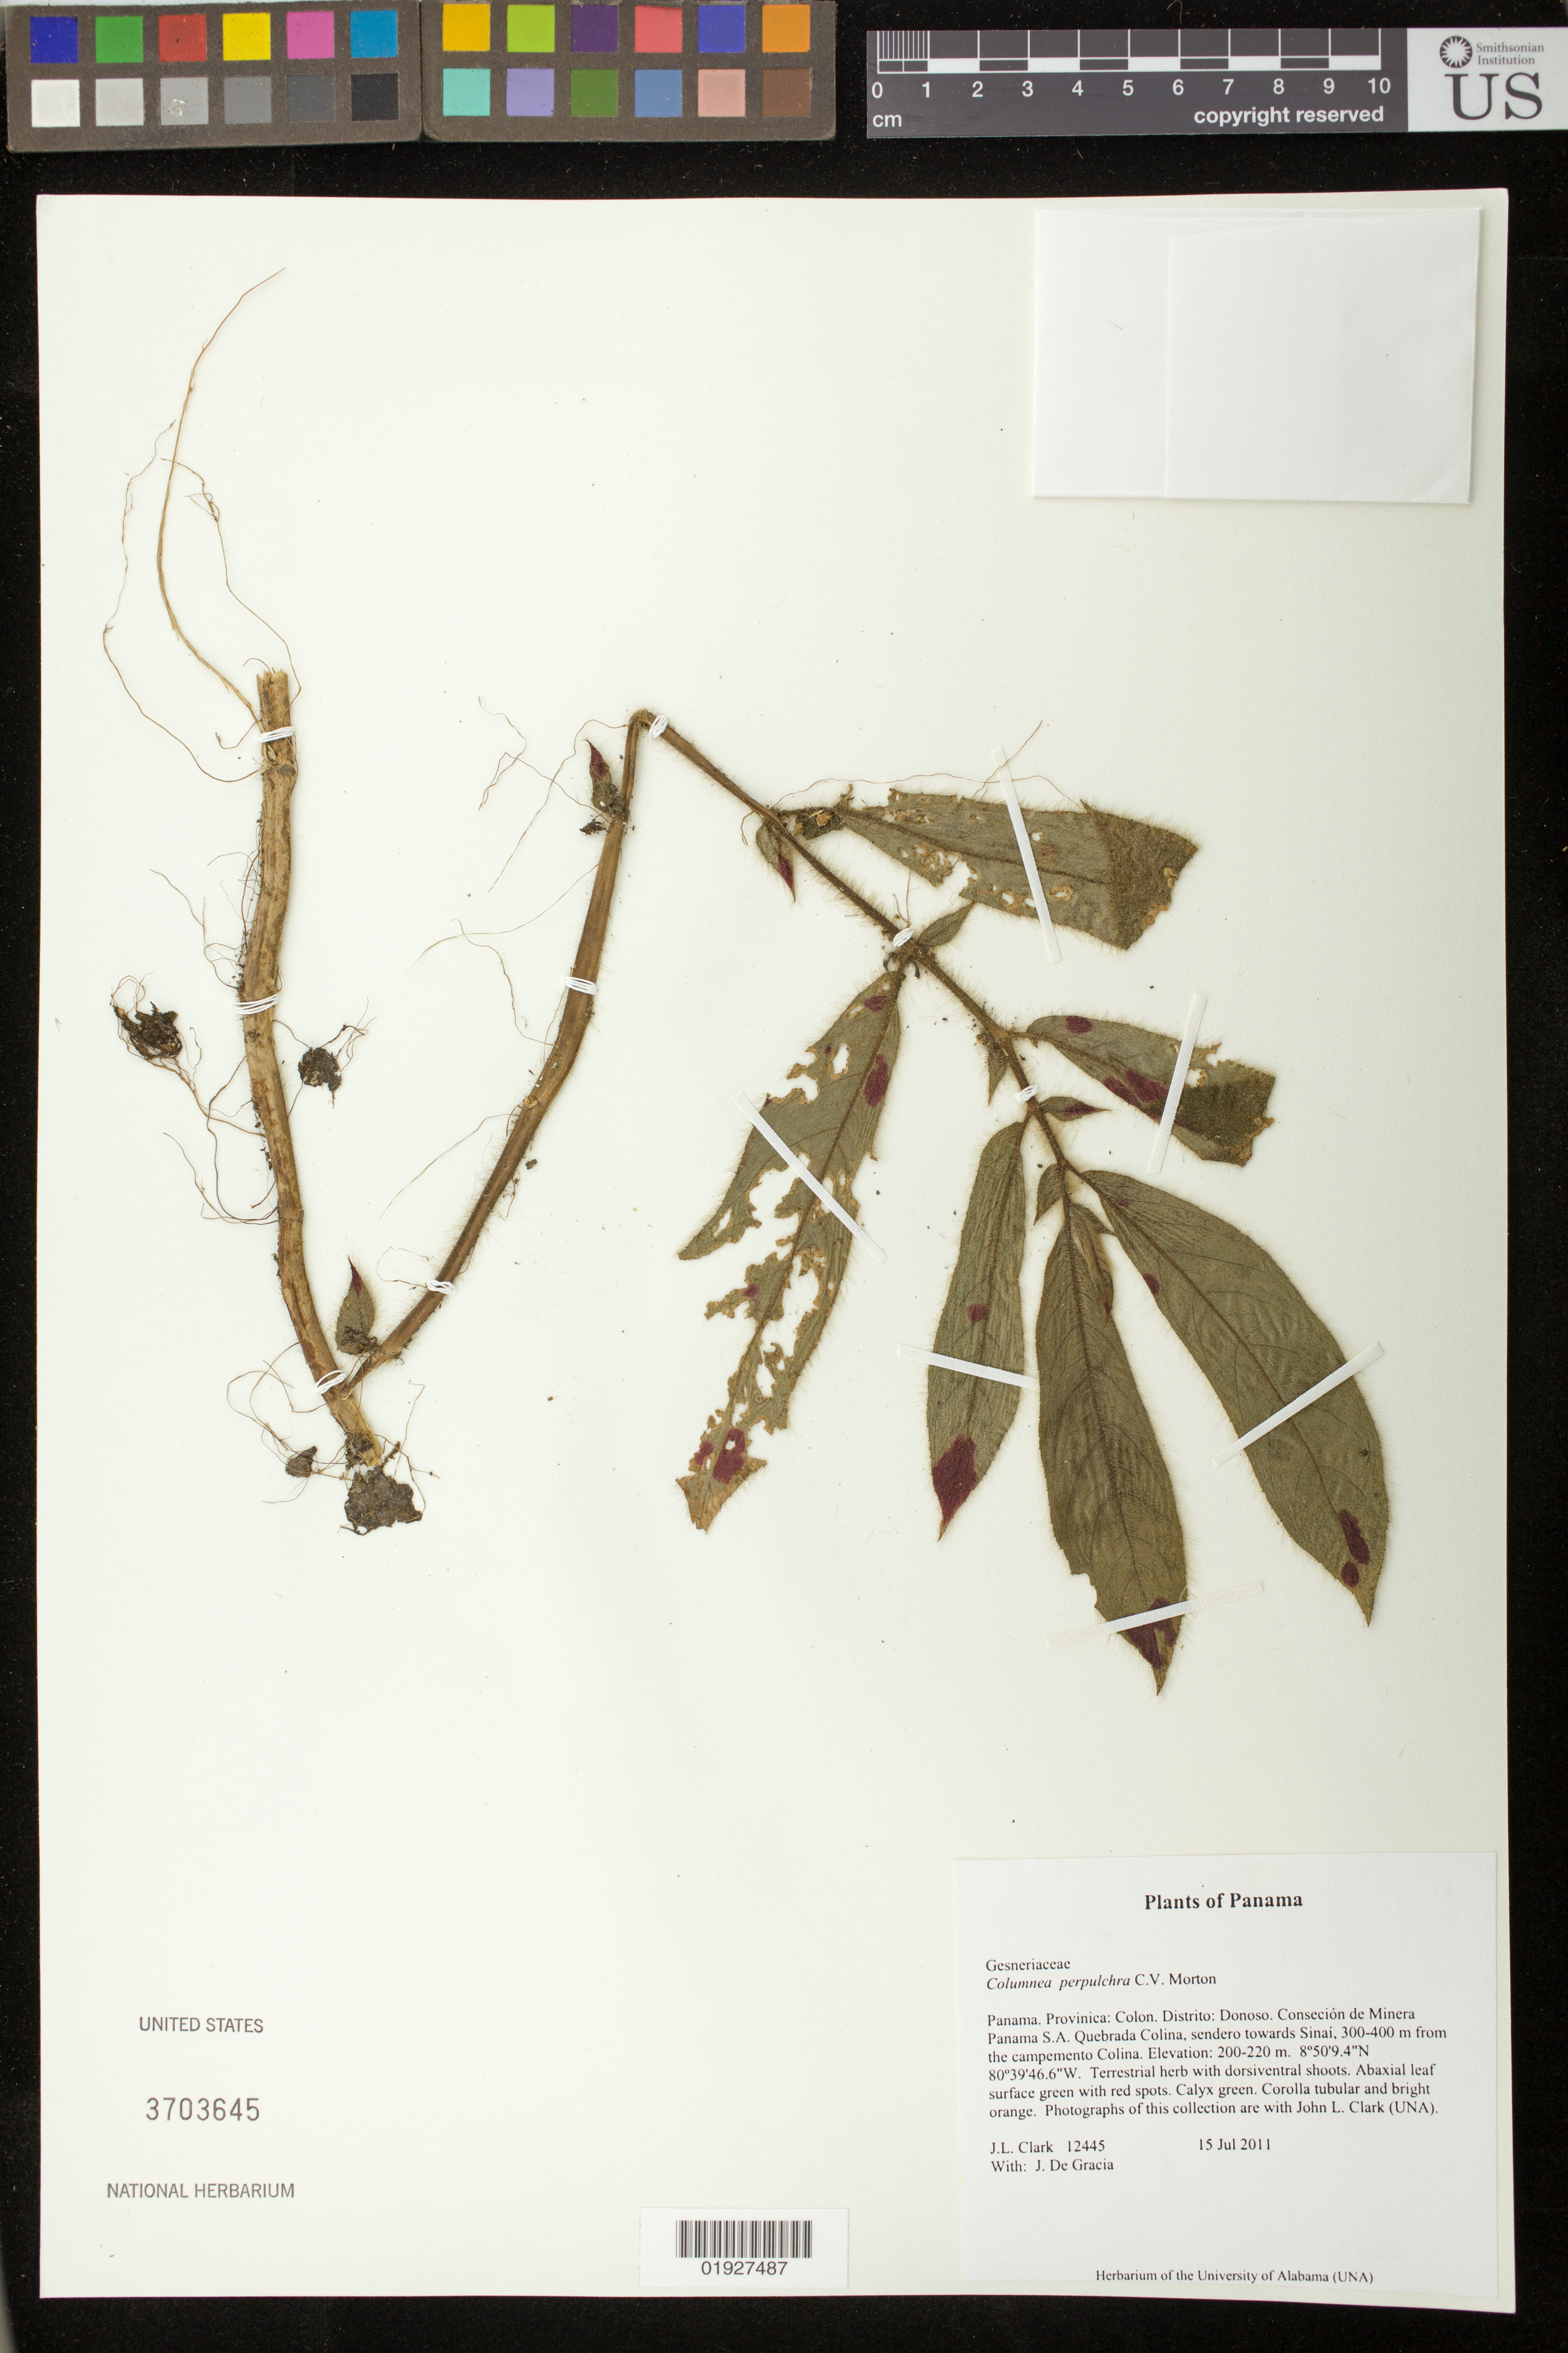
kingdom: Plantae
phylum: Tracheophyta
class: Magnoliopsida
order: Lamiales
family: Gesneriaceae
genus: Columnea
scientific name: Columnea perpulchra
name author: C.V. Morton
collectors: J. L. Clark & J. De Gracia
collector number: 12445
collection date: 2011-07-15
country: Panama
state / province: Colón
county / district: Donoso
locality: Conseción de Minera Panama S.A. Quebrada Colina, sendero towards Sinai, 300-400 m from the campemento Colina.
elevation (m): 200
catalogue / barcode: US 3703645